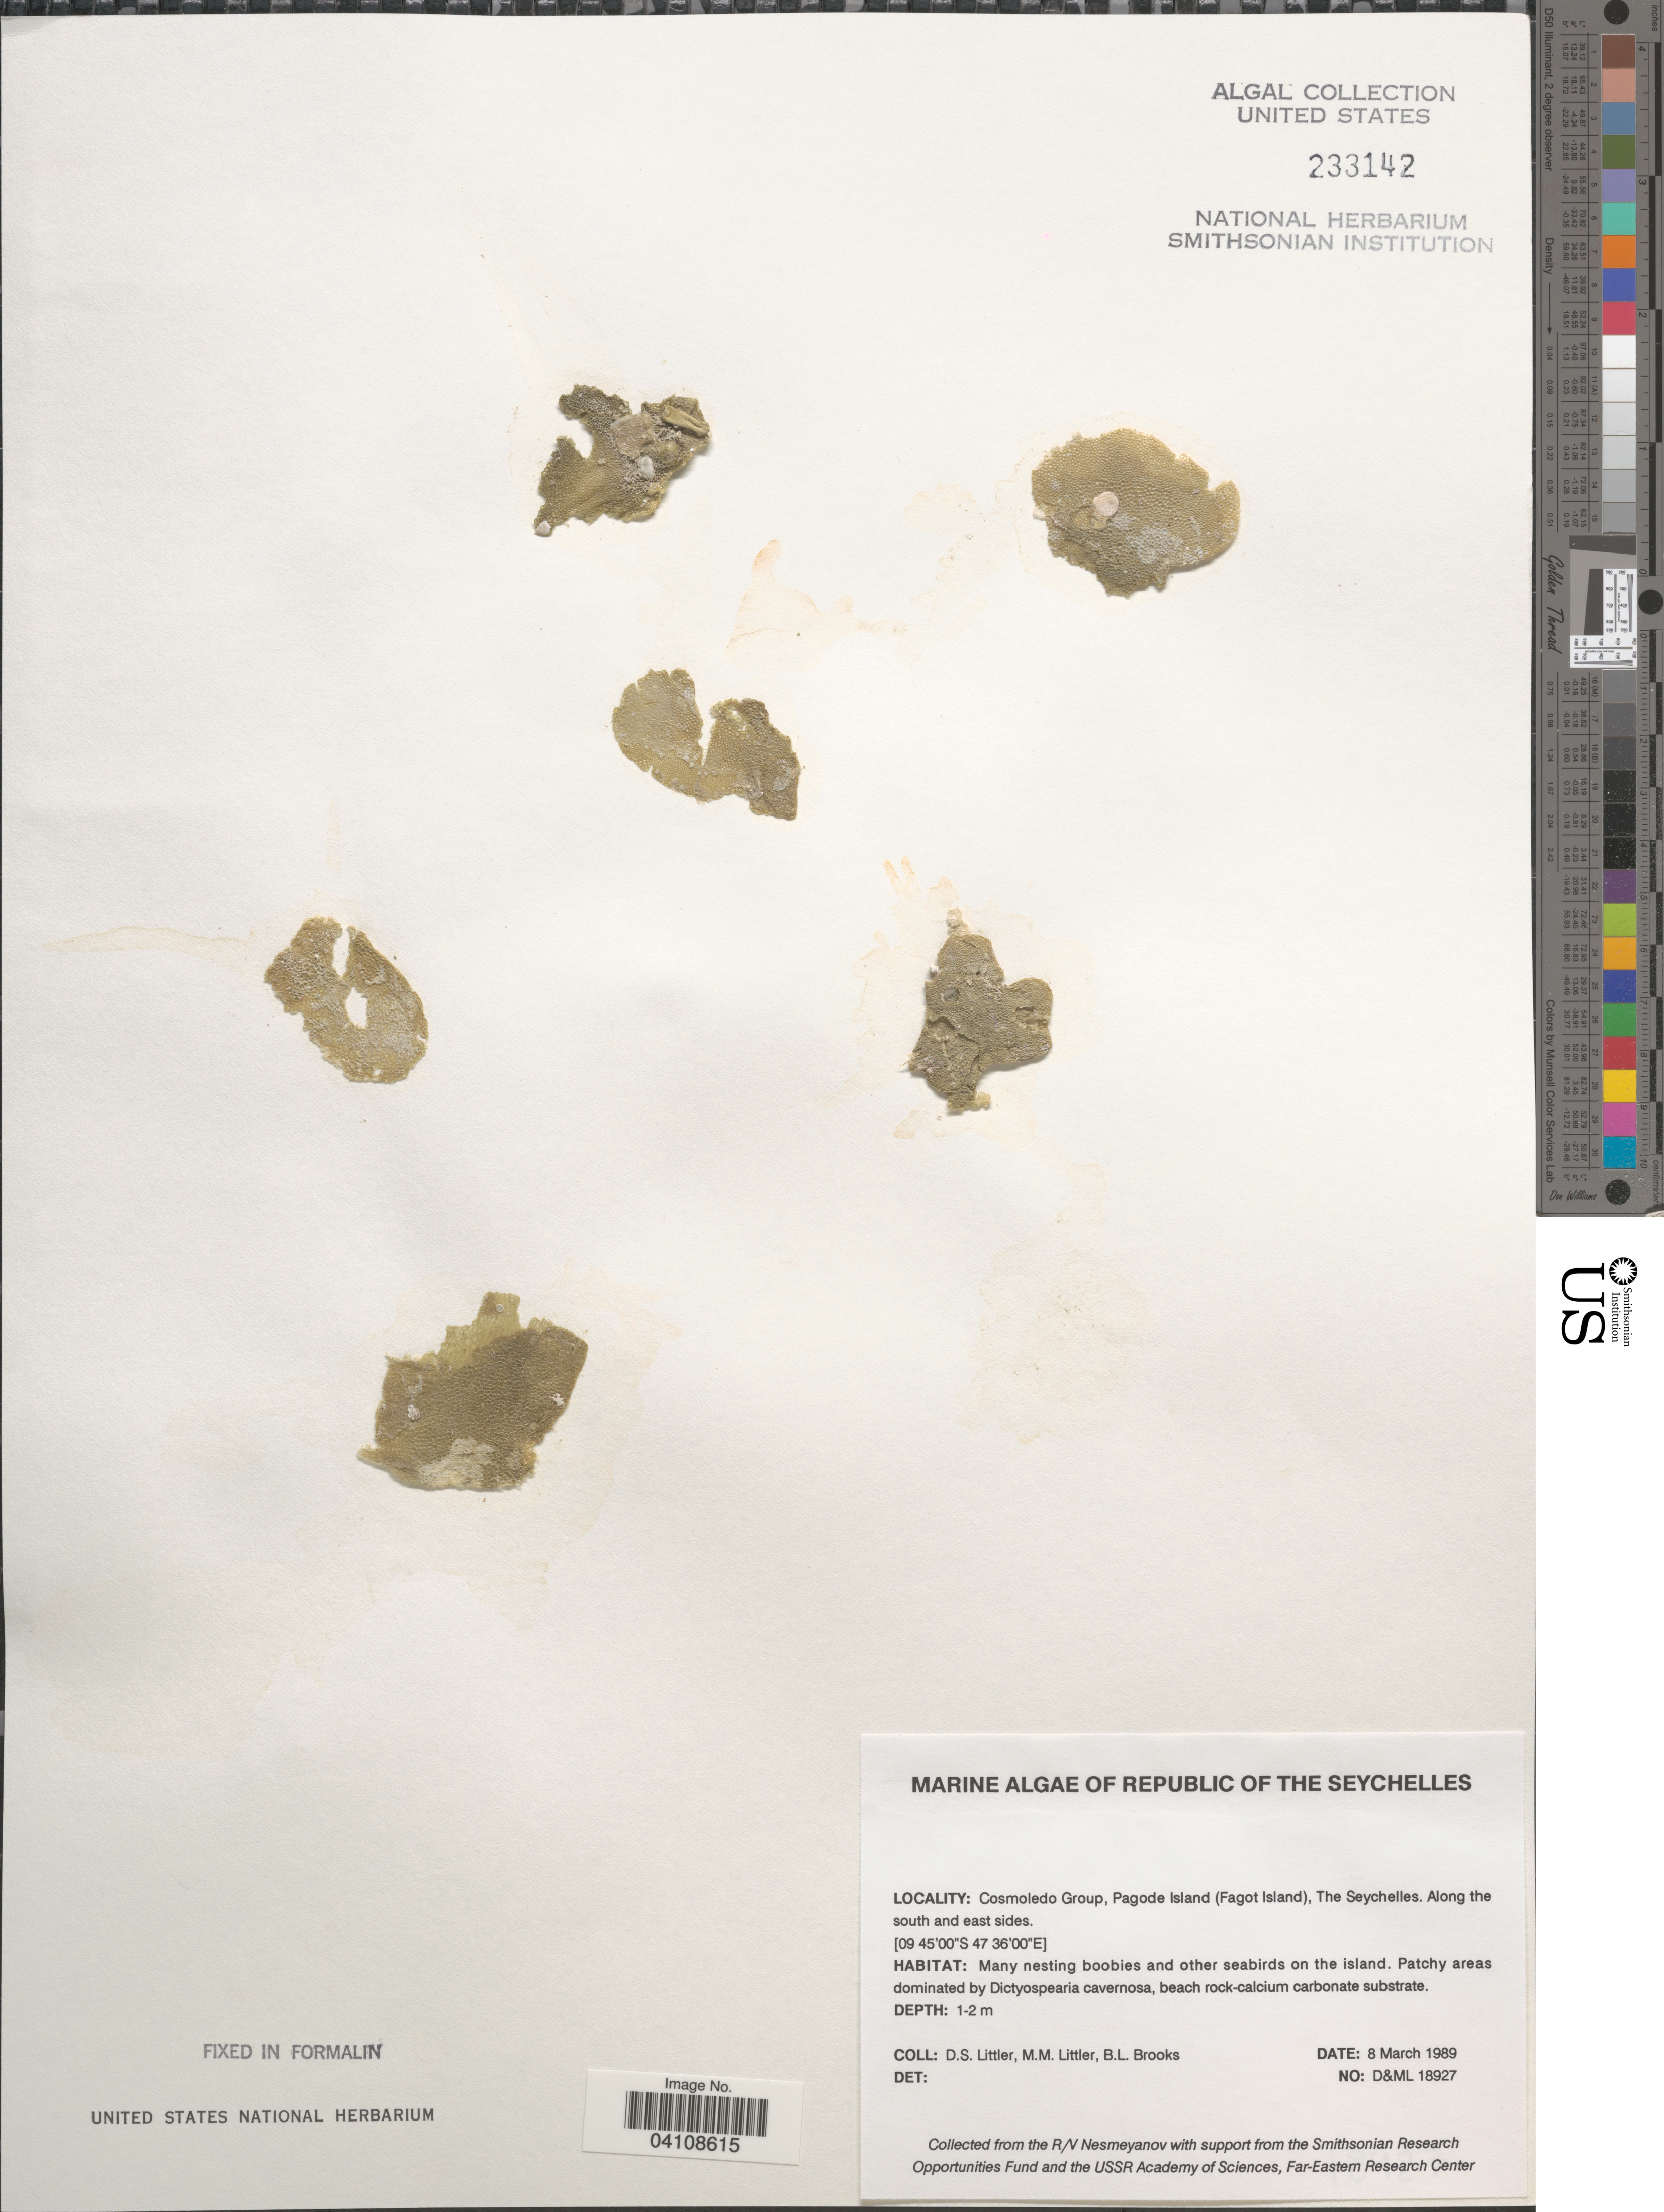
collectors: D. S. Littler & B. Brooks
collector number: D&ML18927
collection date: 1989-03-08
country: Seychelles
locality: Republic of The Seychelles. Cosmoledo Group, Pagode Island (Fagot Island). Along the south and east sides.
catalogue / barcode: US 233142